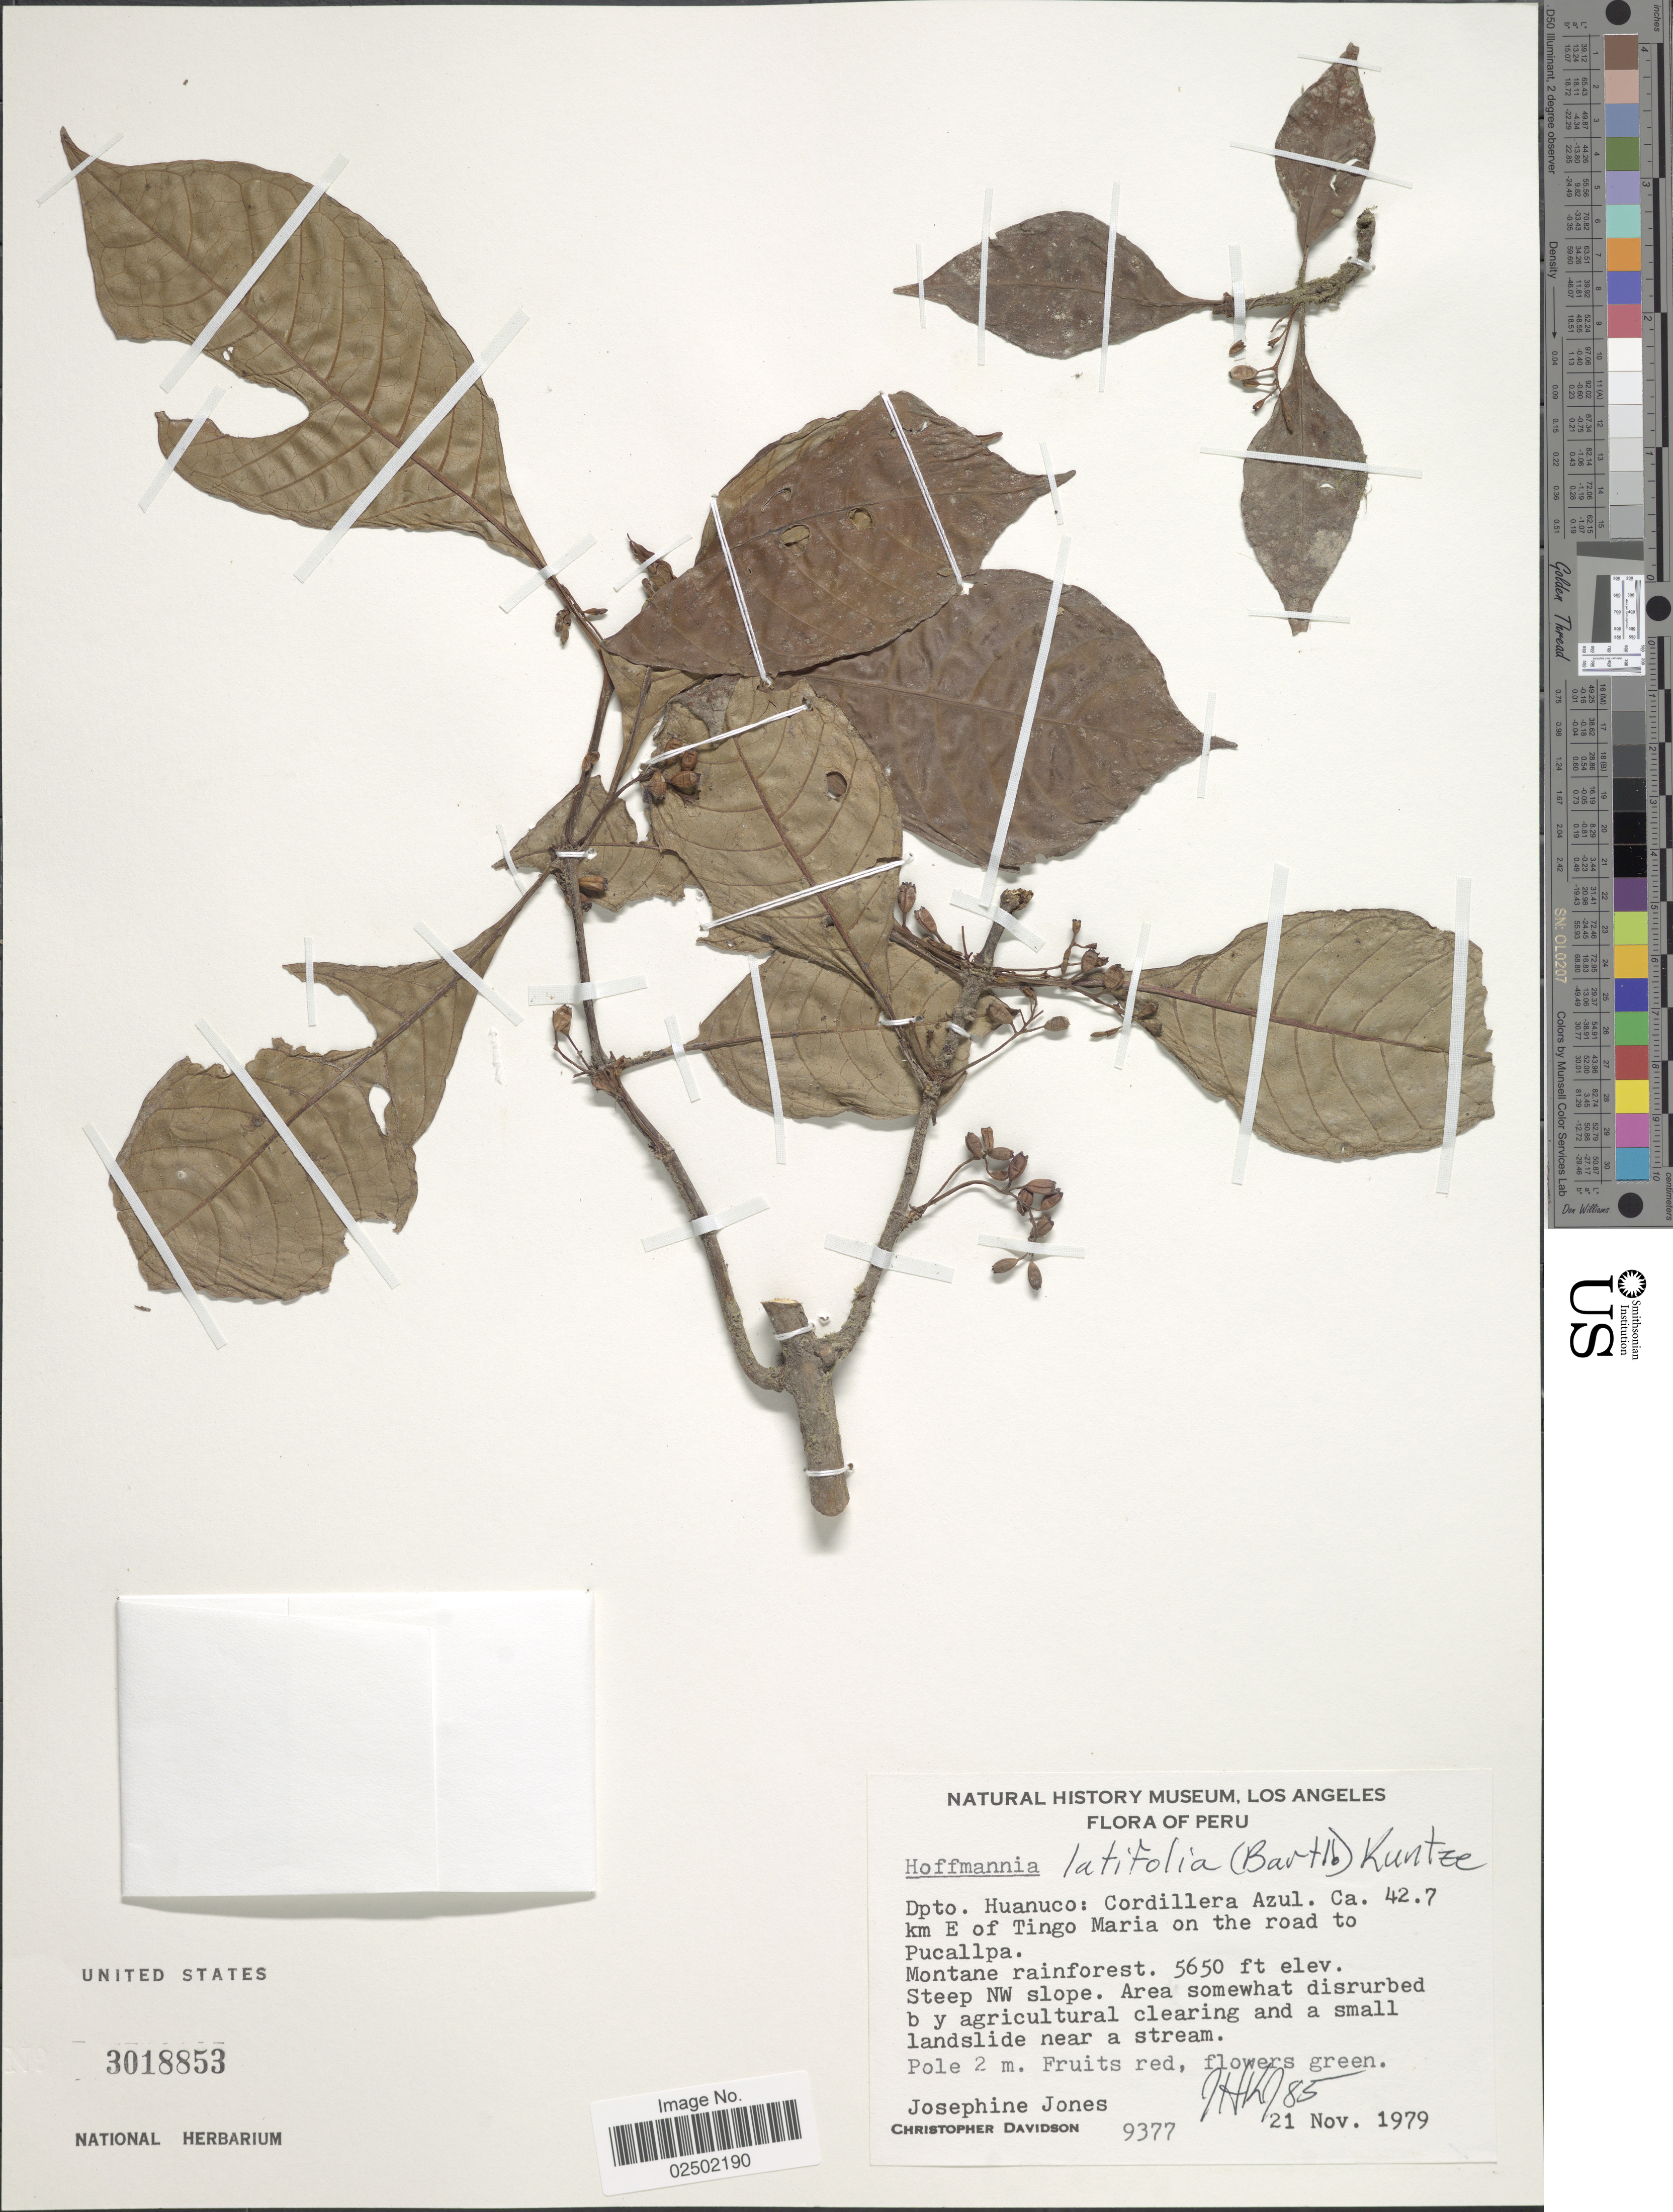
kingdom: Plantae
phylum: Tracheophyta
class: Magnoliopsida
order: Gentianales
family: Rubiaceae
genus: Hoffmannia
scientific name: Hoffmannia latifolia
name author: (Bartl.) Kuntze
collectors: J. Jones & C. Davidson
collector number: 9377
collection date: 1979-11-21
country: Peru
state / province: Huánuco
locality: Dpto. Huanuco: Cordillera Azul, 42.7 km E of Tingo Maria on the road to Pucallpa, Montane rainforest, Steep NW slope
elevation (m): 1722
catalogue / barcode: US 3018853